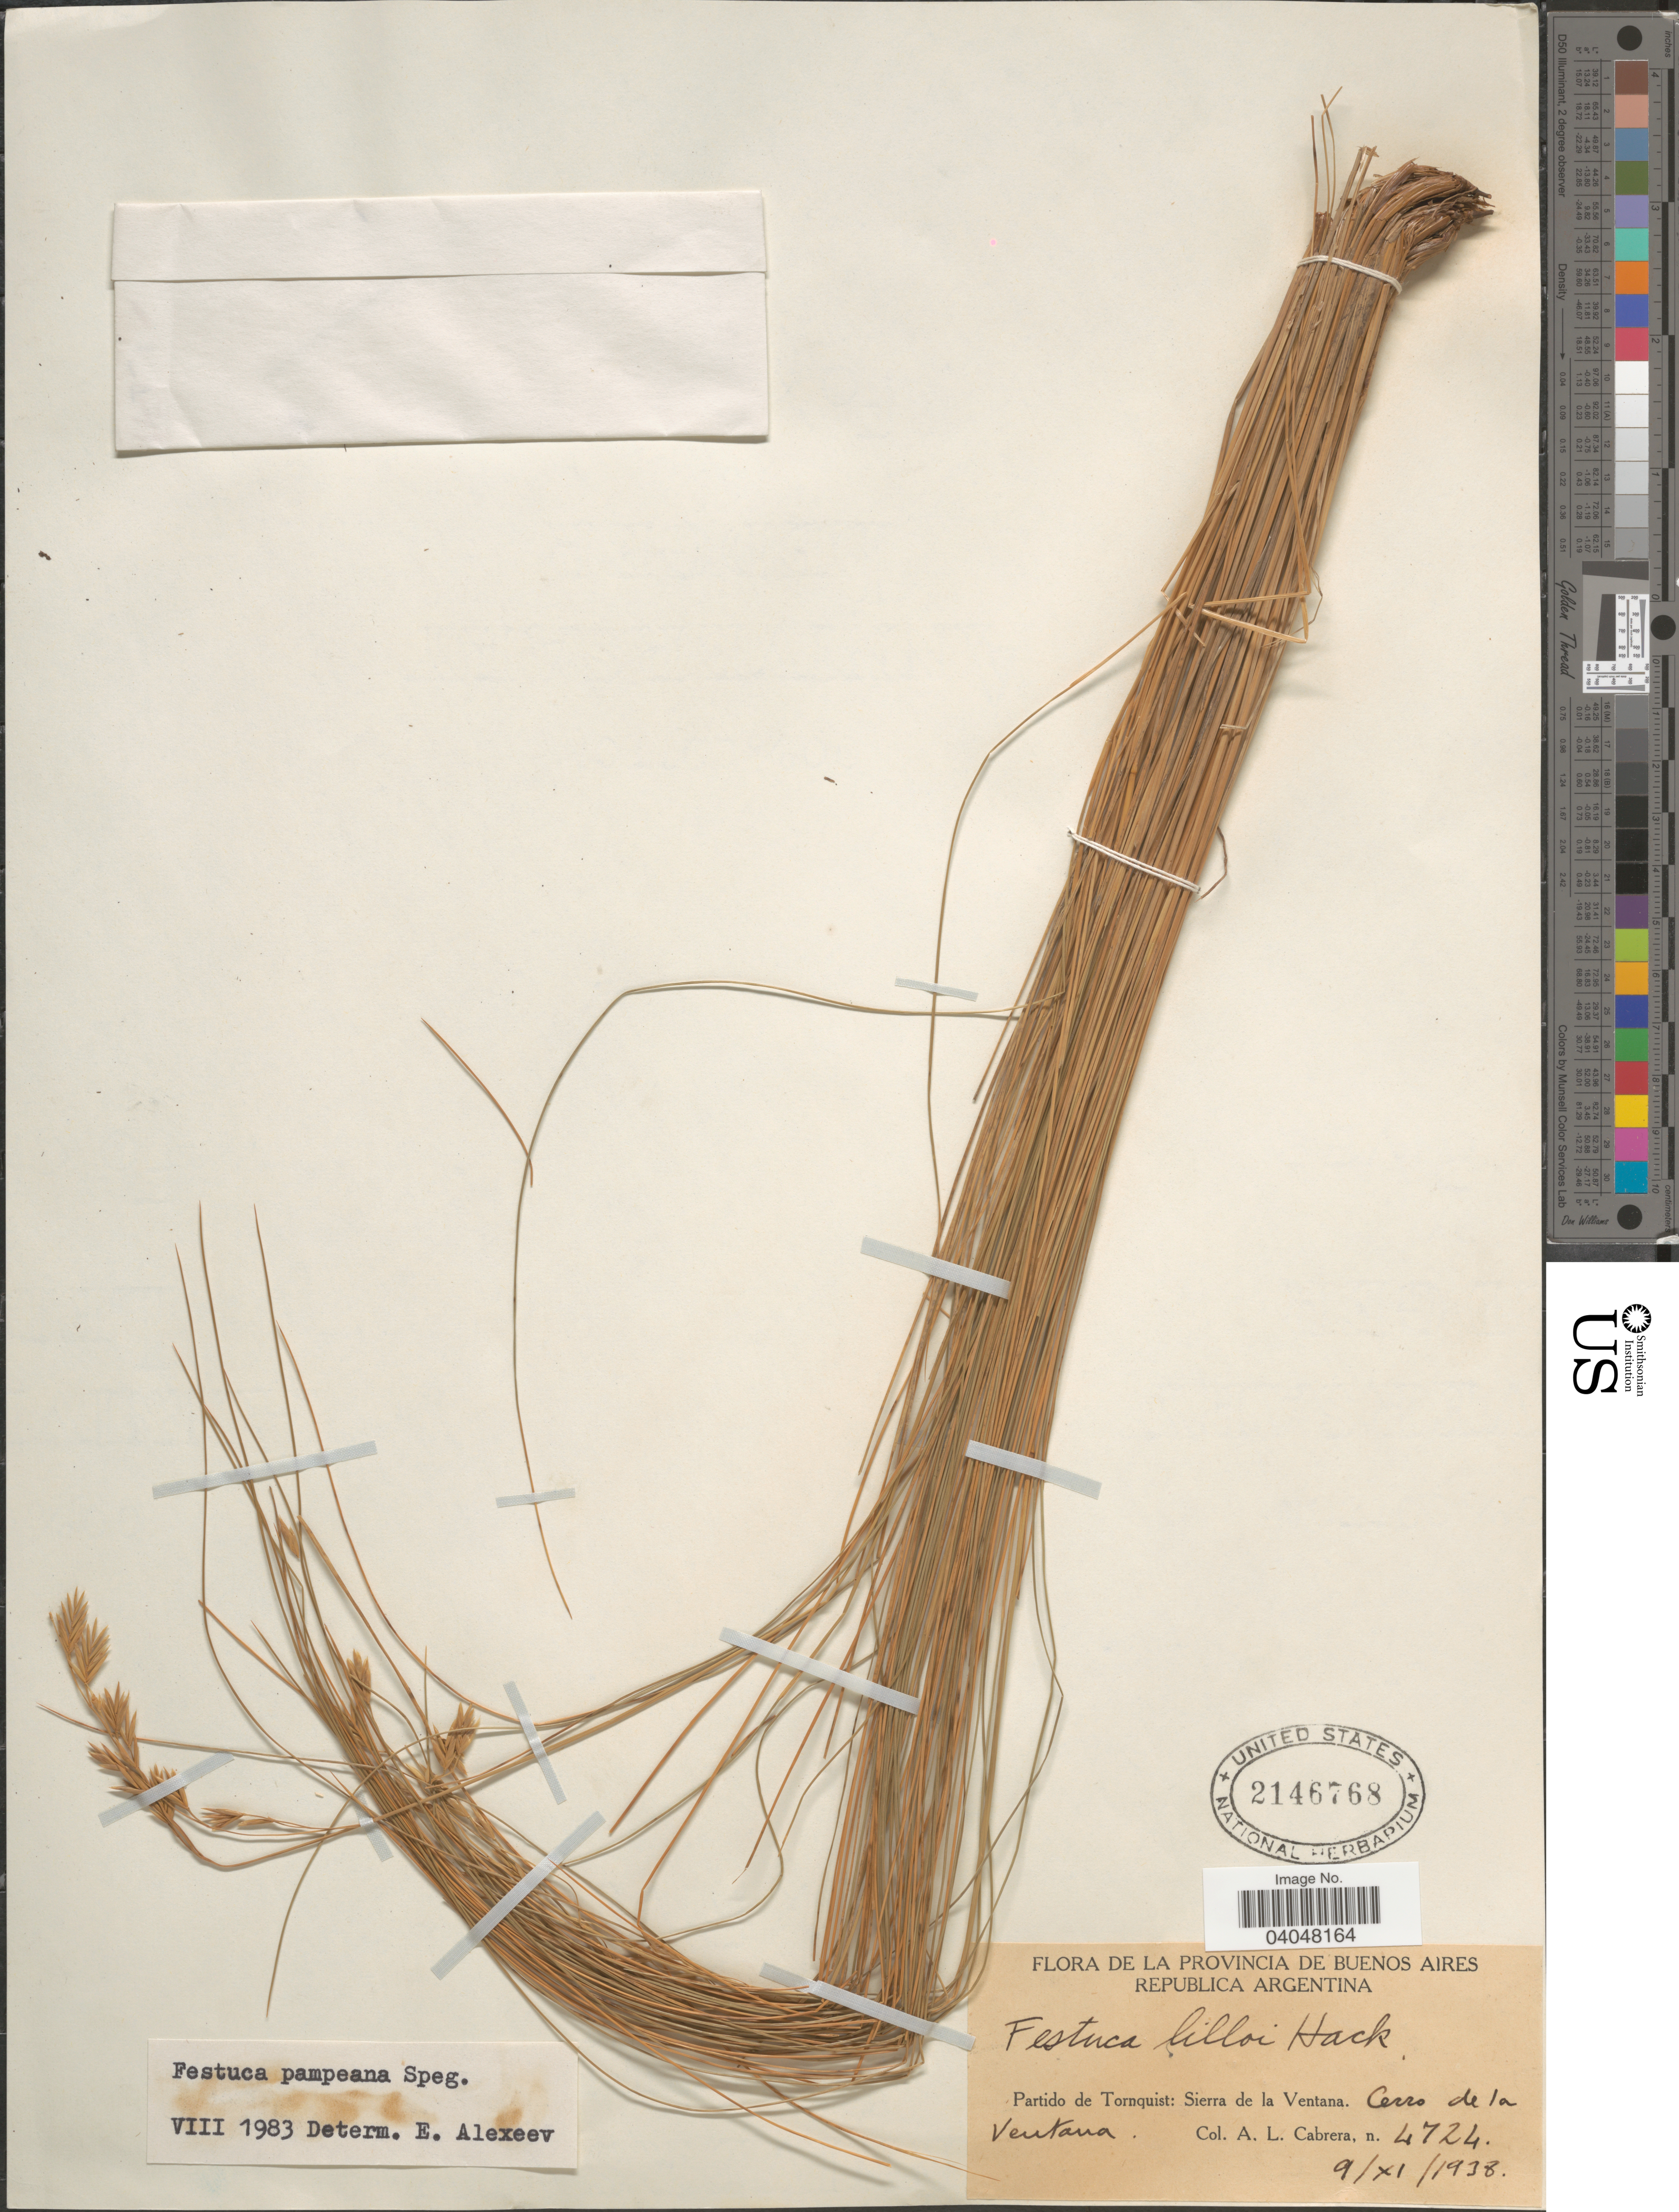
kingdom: Plantae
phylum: Tracheophyta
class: Liliopsida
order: Poales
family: Poaceae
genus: Festuca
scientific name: Festuca pampeana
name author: Speg.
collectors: A. L. Cabrera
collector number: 4724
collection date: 1938-11-09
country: Argentina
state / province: Buenos Aires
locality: Partido de Tornquist: Sierra de la Ventana. Cerro de la Ventana.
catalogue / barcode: US 2146768